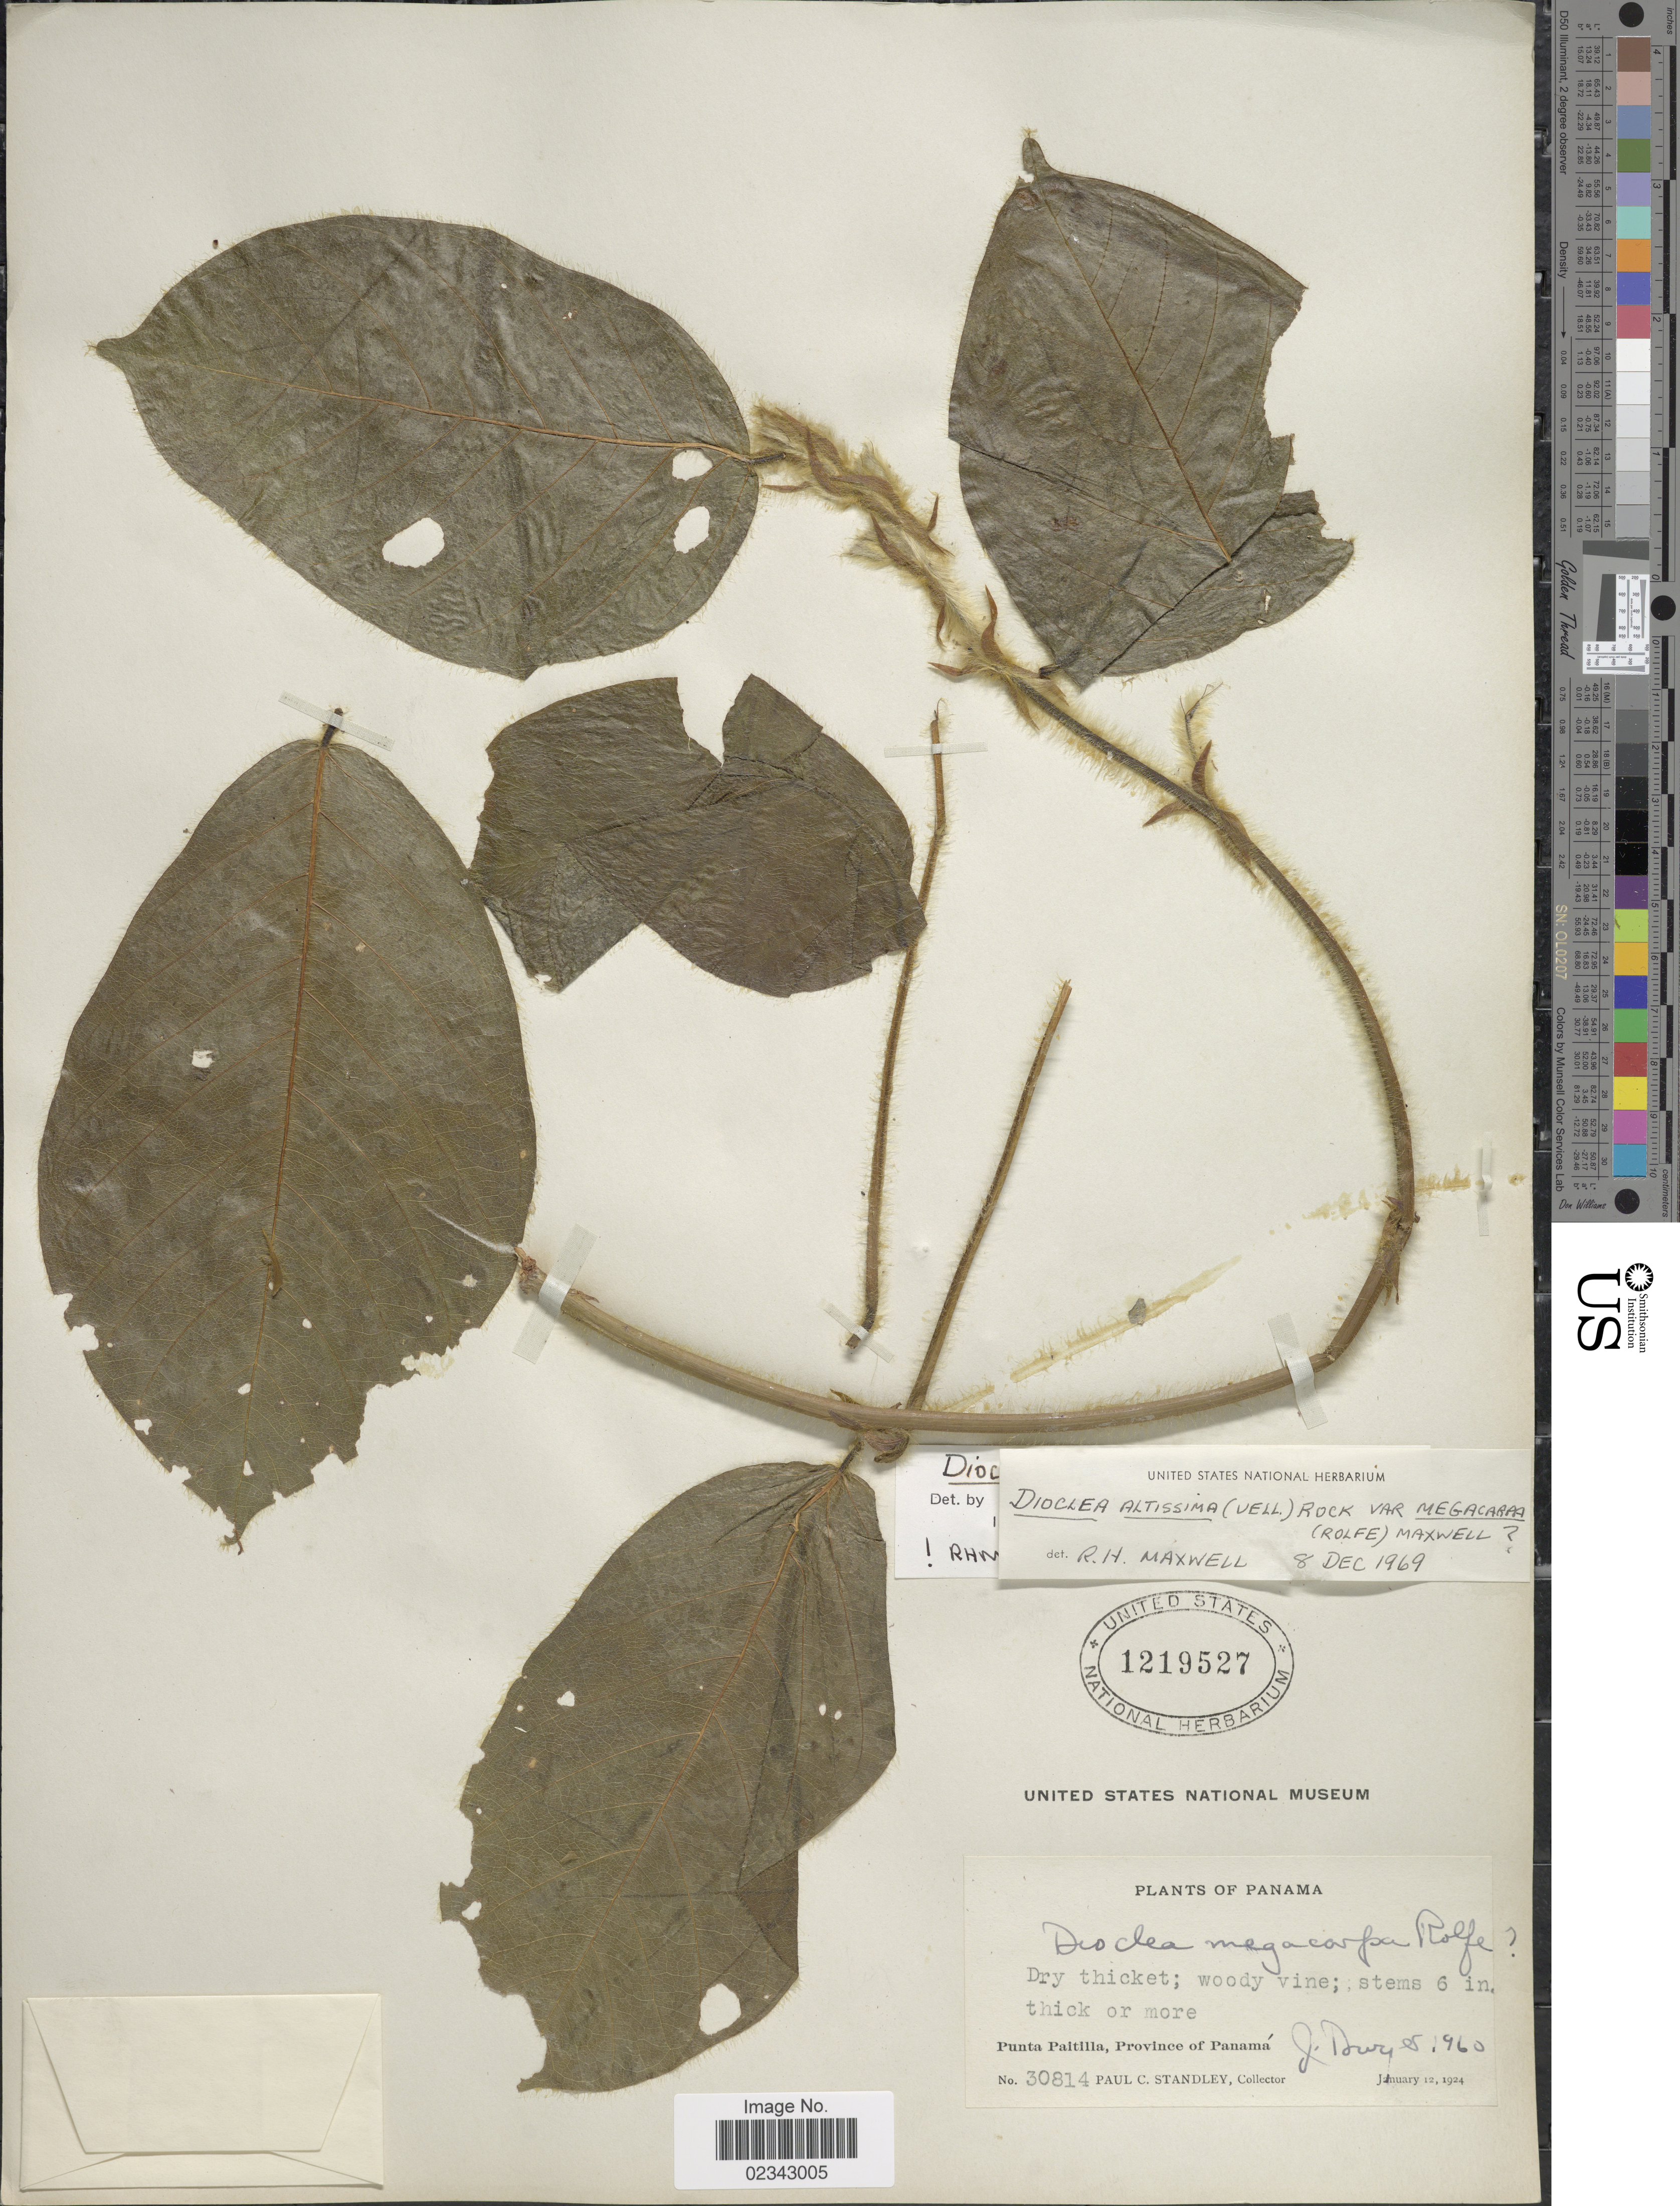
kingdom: Plantae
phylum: Tracheophyta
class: Magnoliopsida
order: Fabales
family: Fabaceae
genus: Macropsychanthus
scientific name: Macropsychanthus megacarpus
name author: (Rolfe) L.P. Queiroz & Snak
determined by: Strong, Mark T., (BOT), Smithsonian Institution - National Museum of Natural History (UNITED STATES)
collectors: P. C. Standley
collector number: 30814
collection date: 1924-01-12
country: Panama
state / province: Panamá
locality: Dry thicket; woody vine, Punta Paitilla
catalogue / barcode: US 1219527